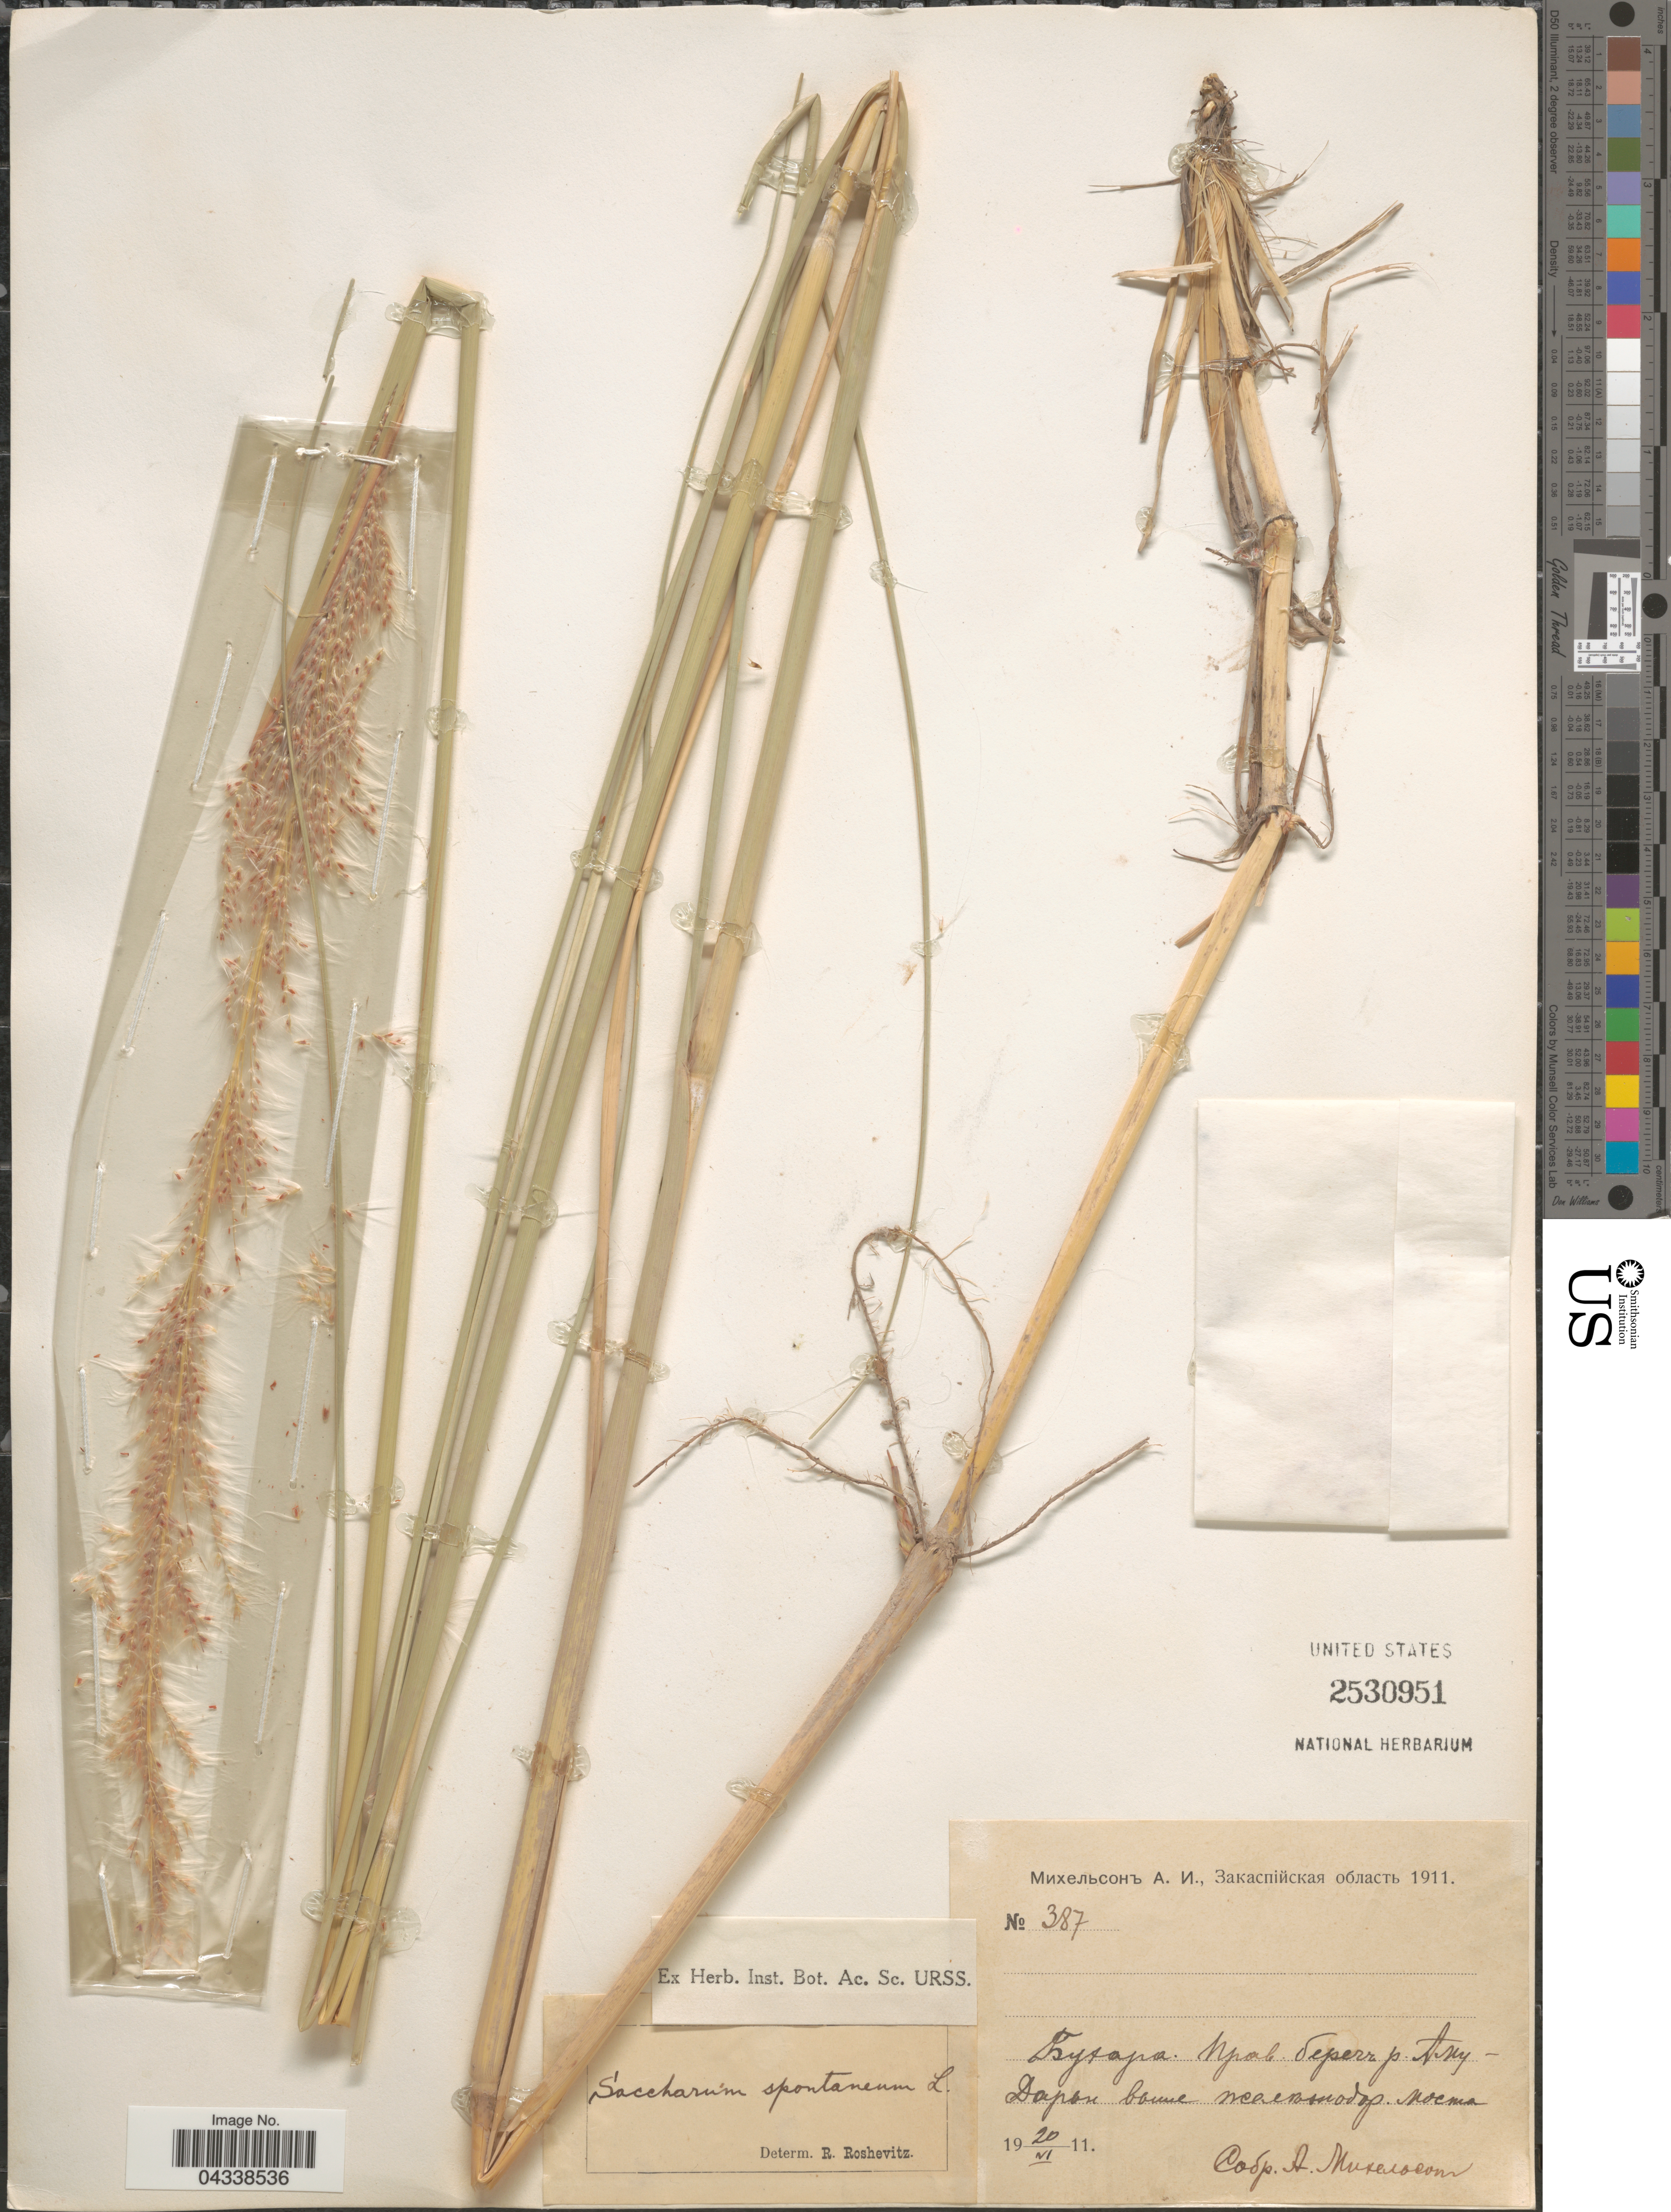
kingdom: Plantae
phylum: Tracheophyta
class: Liliopsida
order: Poales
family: Poaceae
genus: Saccharum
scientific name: Saccharum spontaneum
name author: L.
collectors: A. Mikhelson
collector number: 387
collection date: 1911-06-20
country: Uzbekistan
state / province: Buxoro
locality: Bukhara, Right shore of river Amur-Darya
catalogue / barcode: US 2530951